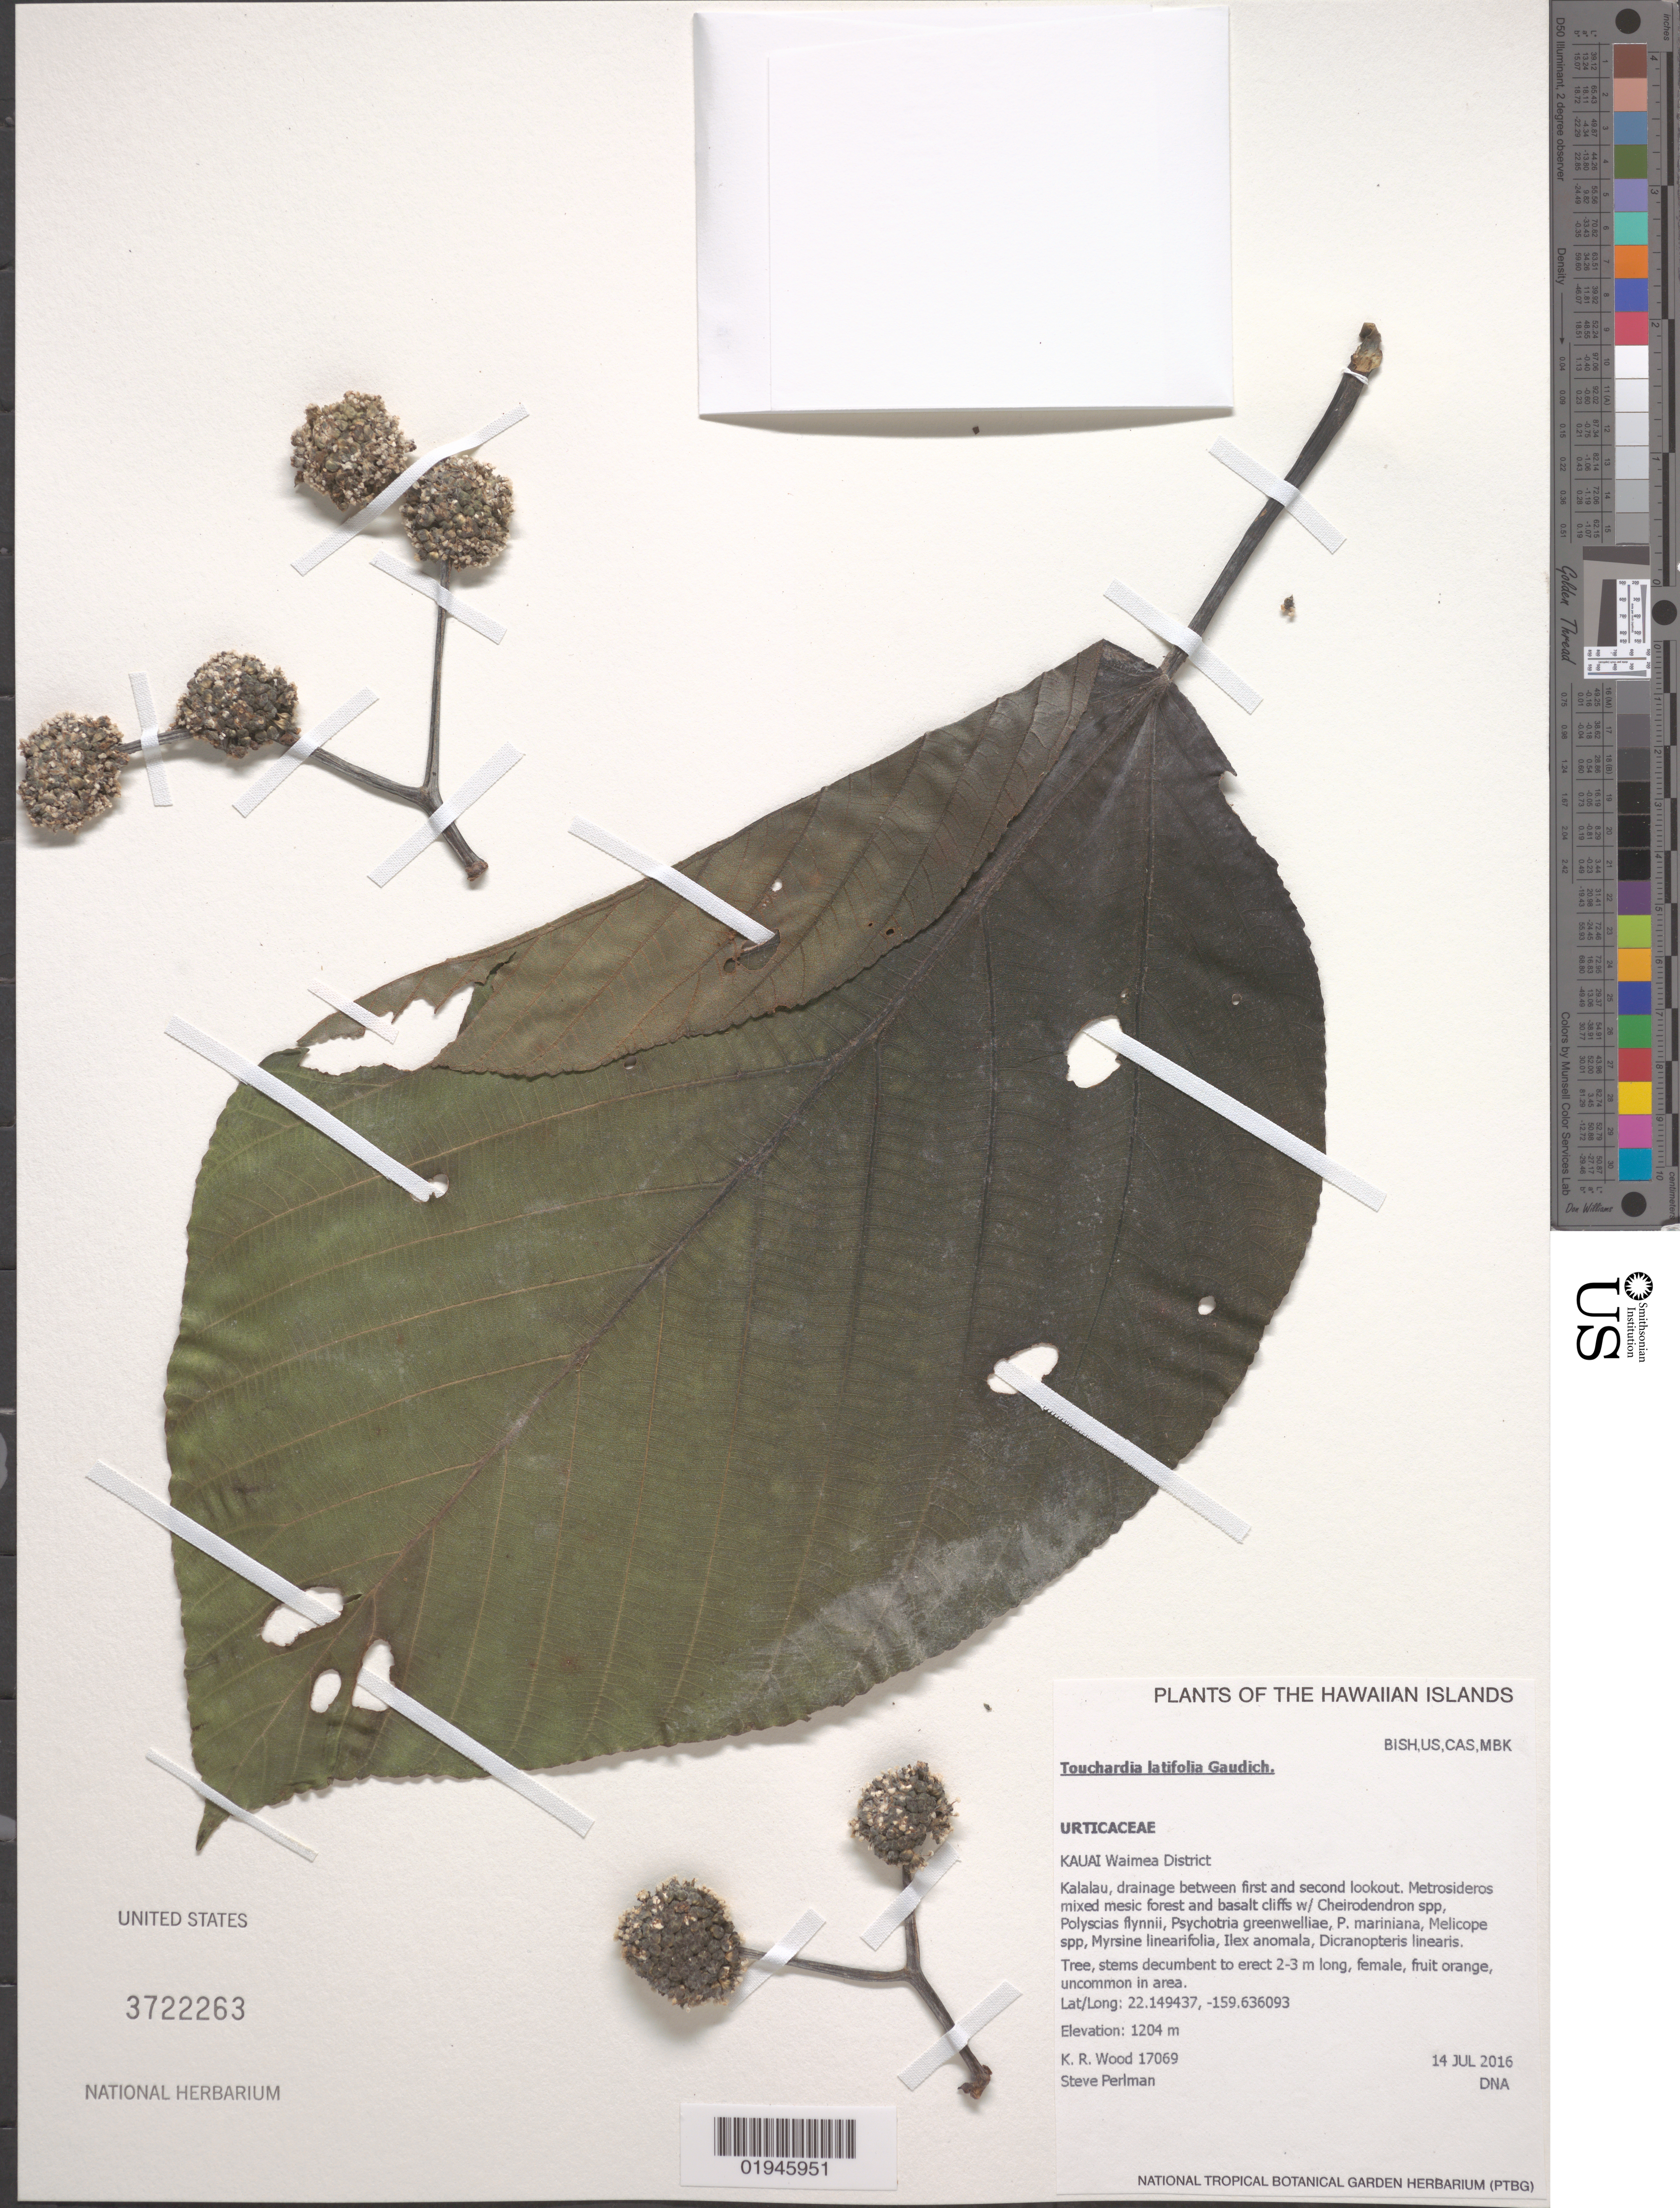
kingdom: Plantae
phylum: Tracheophyta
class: Magnoliopsida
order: Rosales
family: Urticaceae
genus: Touchardia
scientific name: Touchardia latifolia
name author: Gaudich.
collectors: K. R. Wood & S. P. Perlman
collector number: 17069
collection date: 2016-07-14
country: United States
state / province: Hawaii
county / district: Kauai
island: Kaua'i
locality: Waimea District, Kalalau, drainage between first and seocnd lookout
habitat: Mixed mesic forest and basalt cliffs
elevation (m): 1204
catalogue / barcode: US 3722263